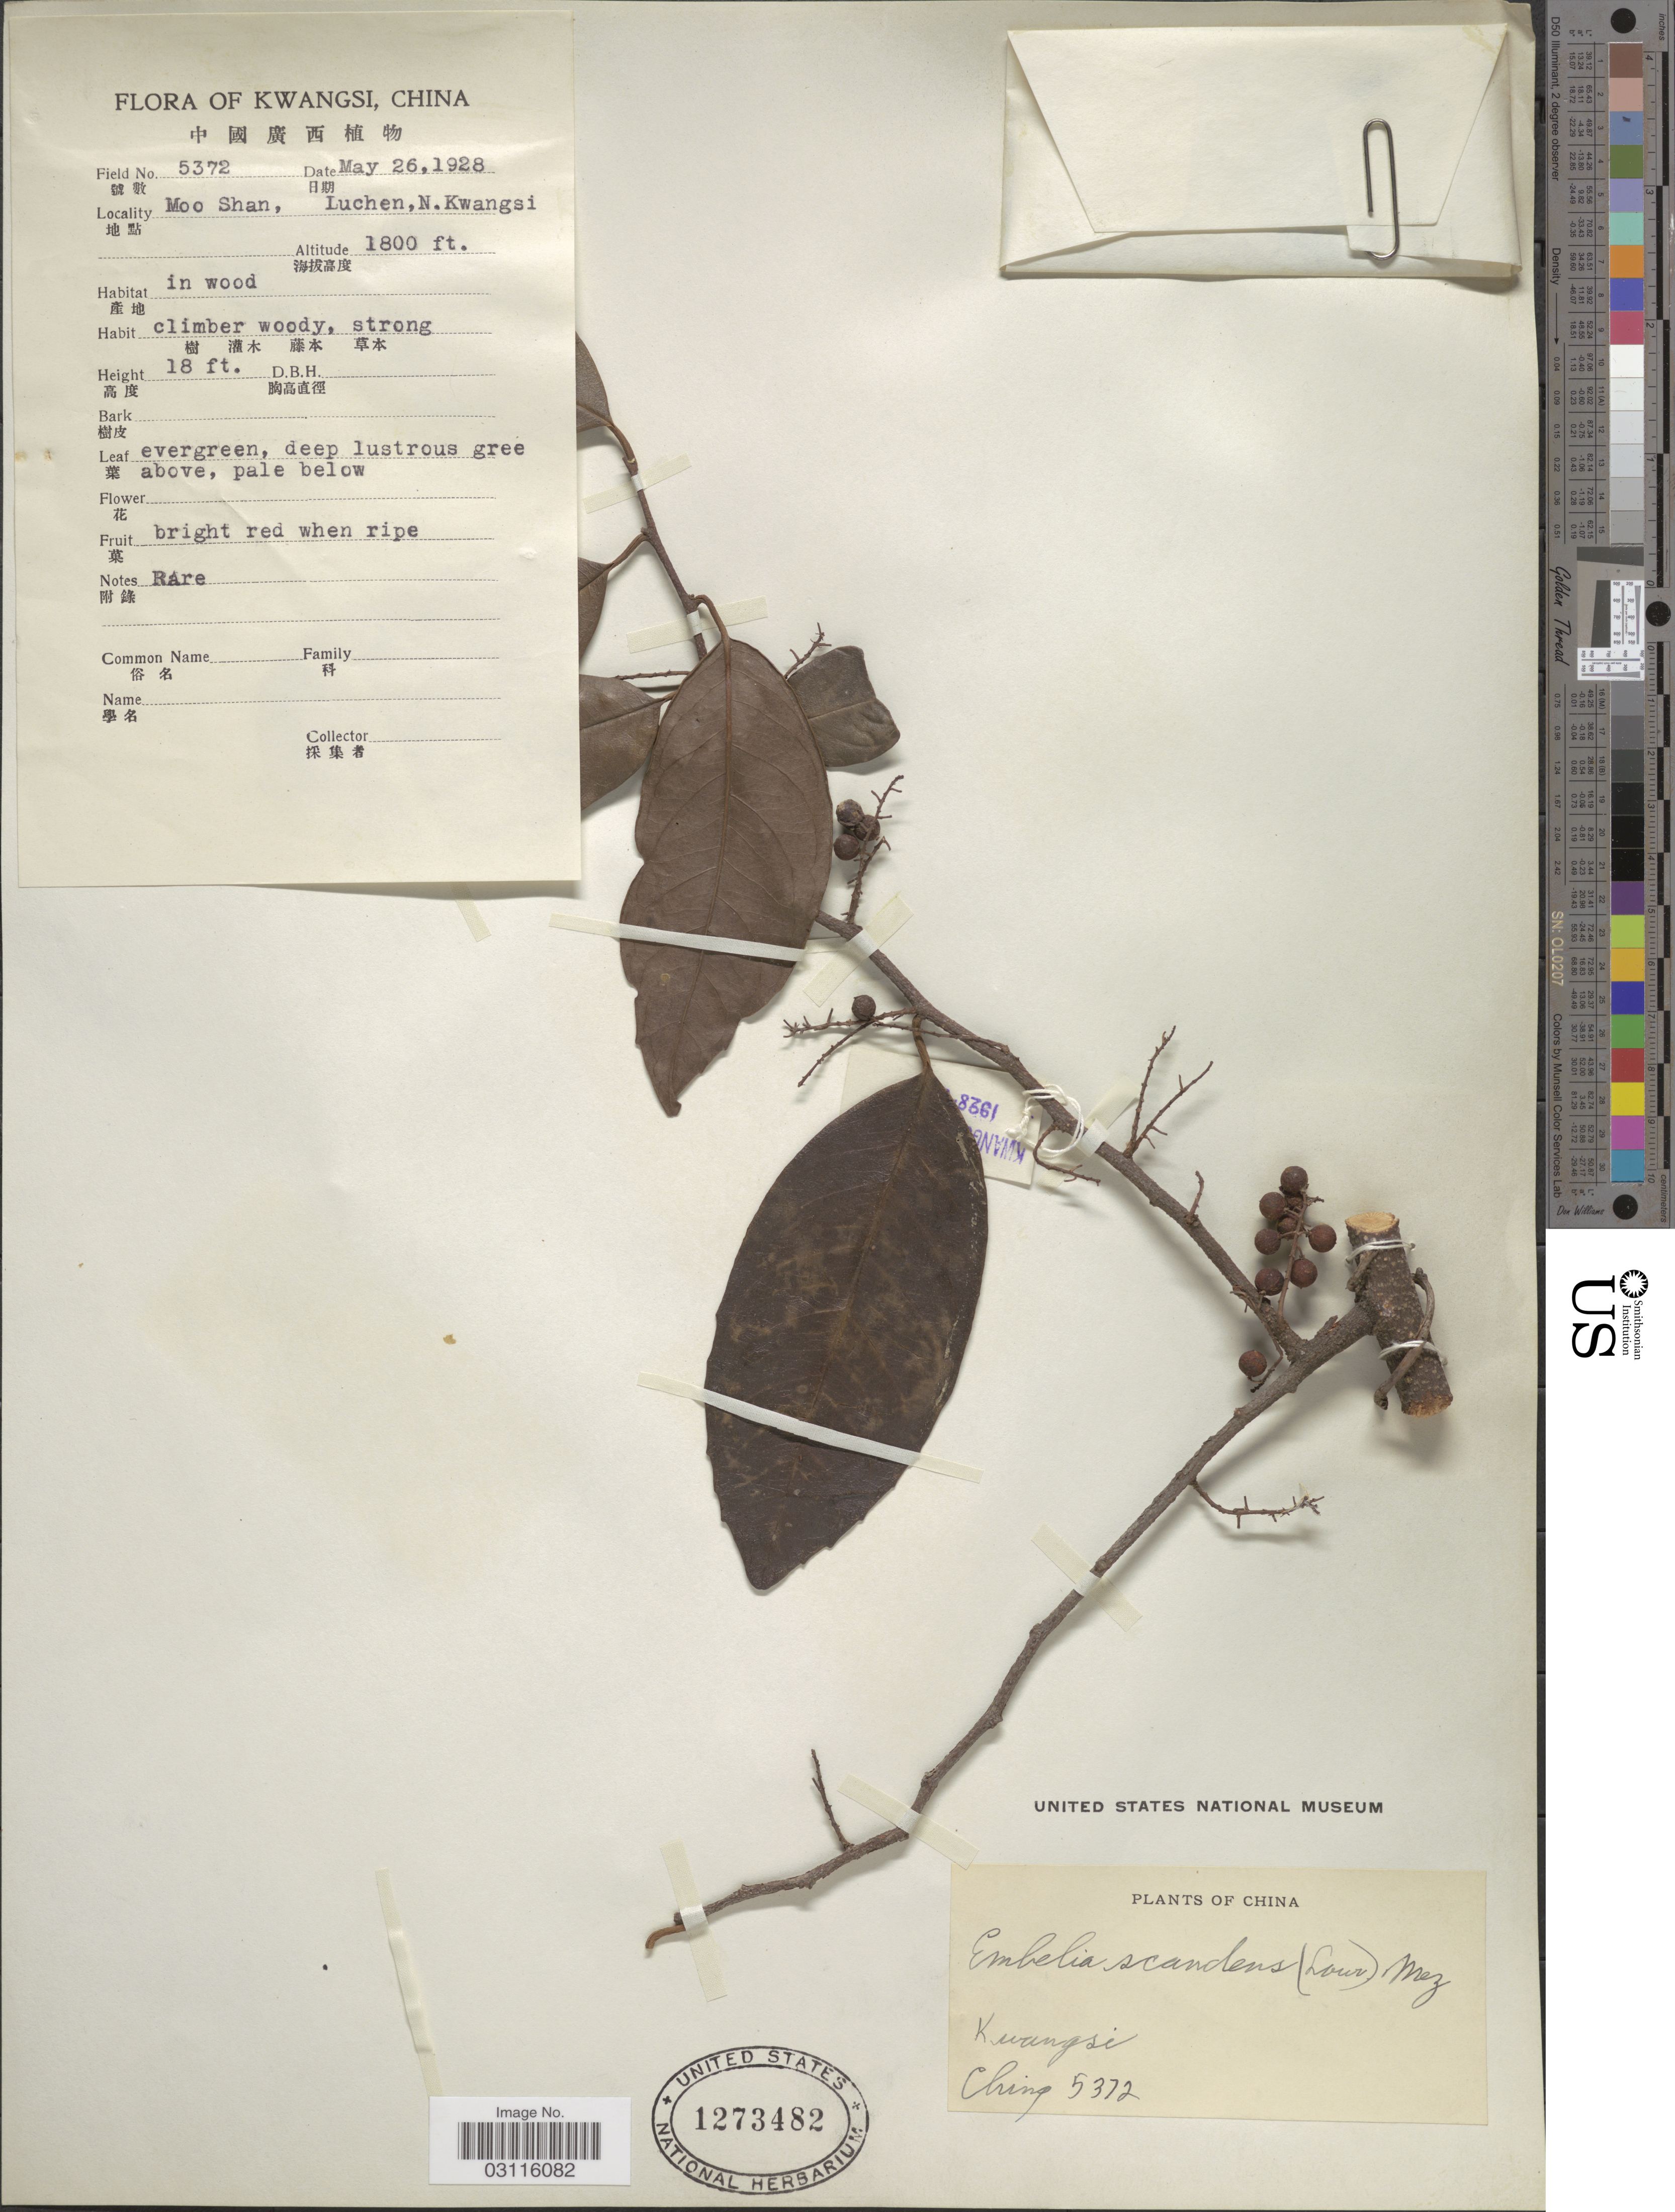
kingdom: Plantae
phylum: Tracheophyta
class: Magnoliopsida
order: Ericales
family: Primulaceae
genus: Embelia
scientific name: Embelia scandens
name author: (Lour.) Mez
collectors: -- Ching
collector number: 5372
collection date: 1928-05-26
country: China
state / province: Guangxi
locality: Kwangsi, Moo Shan, Luchen, N. Kwangsi.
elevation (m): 549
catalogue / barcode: US 1273482